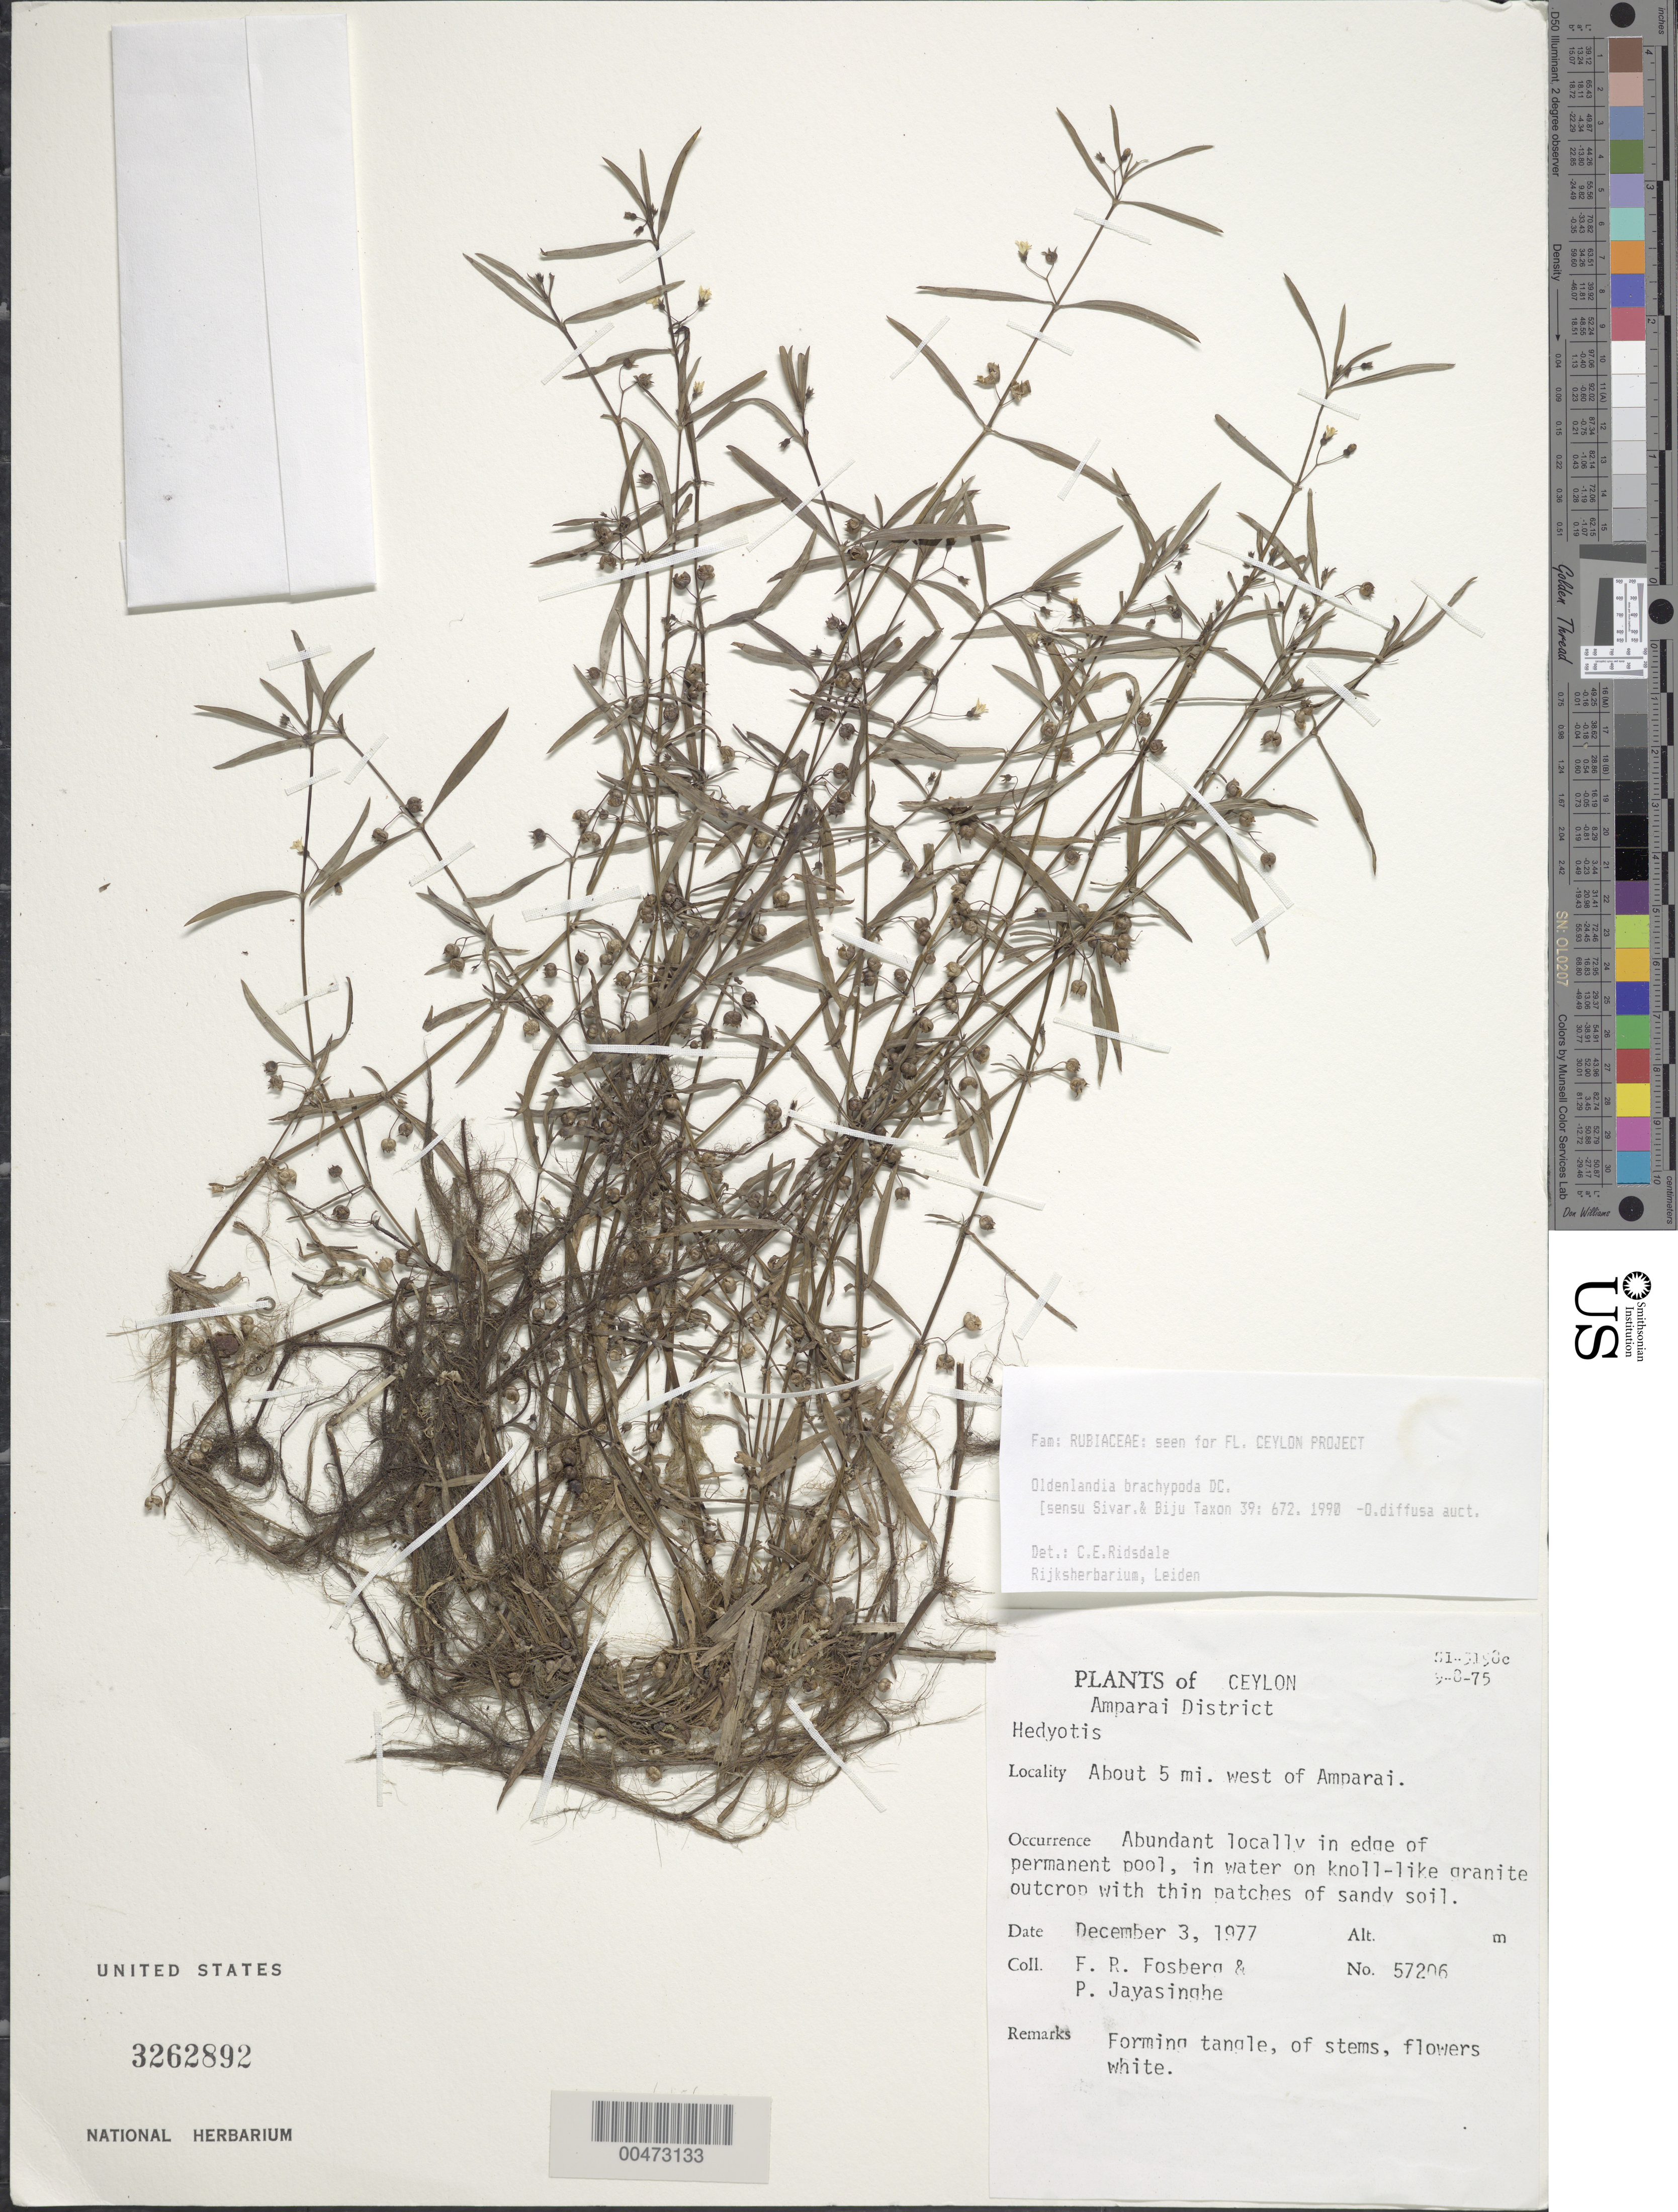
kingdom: Plantae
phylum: Tracheophyta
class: Magnoliopsida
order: Gentianales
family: Rubiaceae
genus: Oldenlandia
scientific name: Oldenlandia brachypoda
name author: DC.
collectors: F. R. Fosberg & P. Jayasinghe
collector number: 57206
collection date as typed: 03 Dec 1977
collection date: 1977-12-03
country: Sri Lanka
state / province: Eastern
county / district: Ampara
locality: about 5 mi W of Amparai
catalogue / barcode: US 3262892